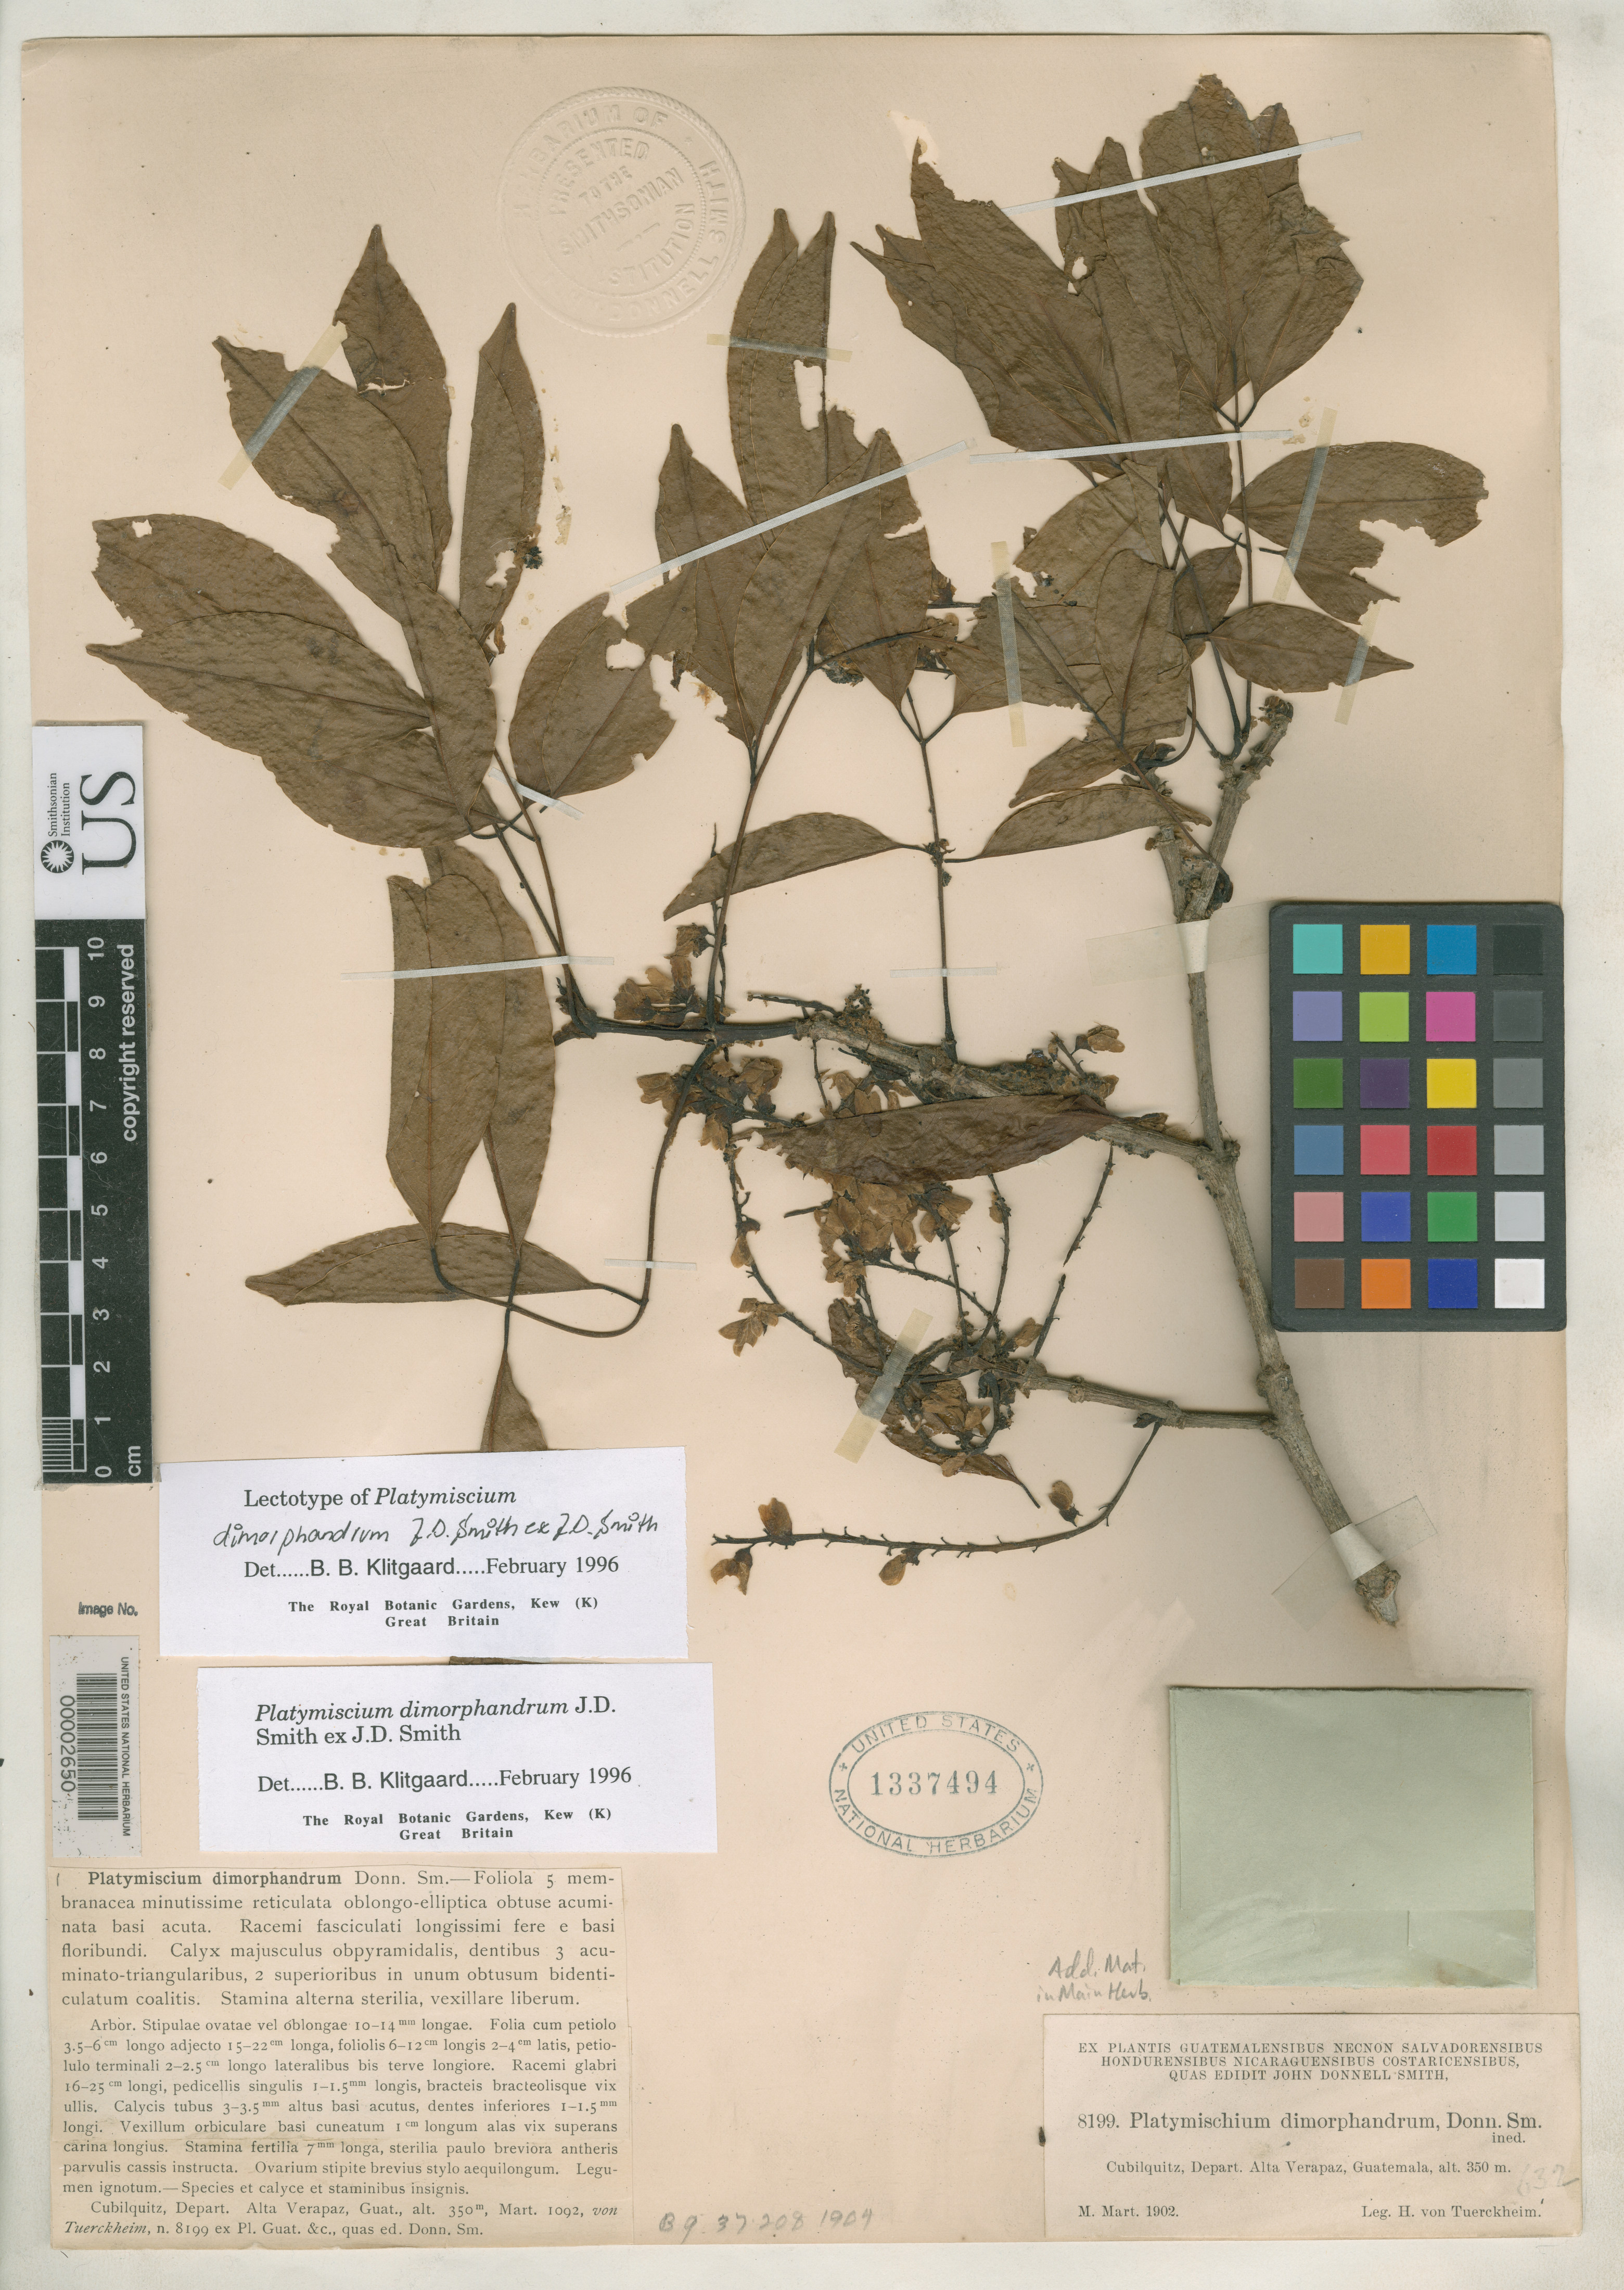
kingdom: Plantae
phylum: Tracheophyta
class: Magnoliopsida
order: Fabales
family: Fabaceae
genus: Platymiscium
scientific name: Platymiscium dimorphandrum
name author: Donn. Sm.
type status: Lectotype; Type Collection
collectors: H. von Türckheim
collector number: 8199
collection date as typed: Mar 1892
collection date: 1892-03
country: Guatemala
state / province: Alta Verapaz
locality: Cubilquitz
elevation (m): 350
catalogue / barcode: US 1337494